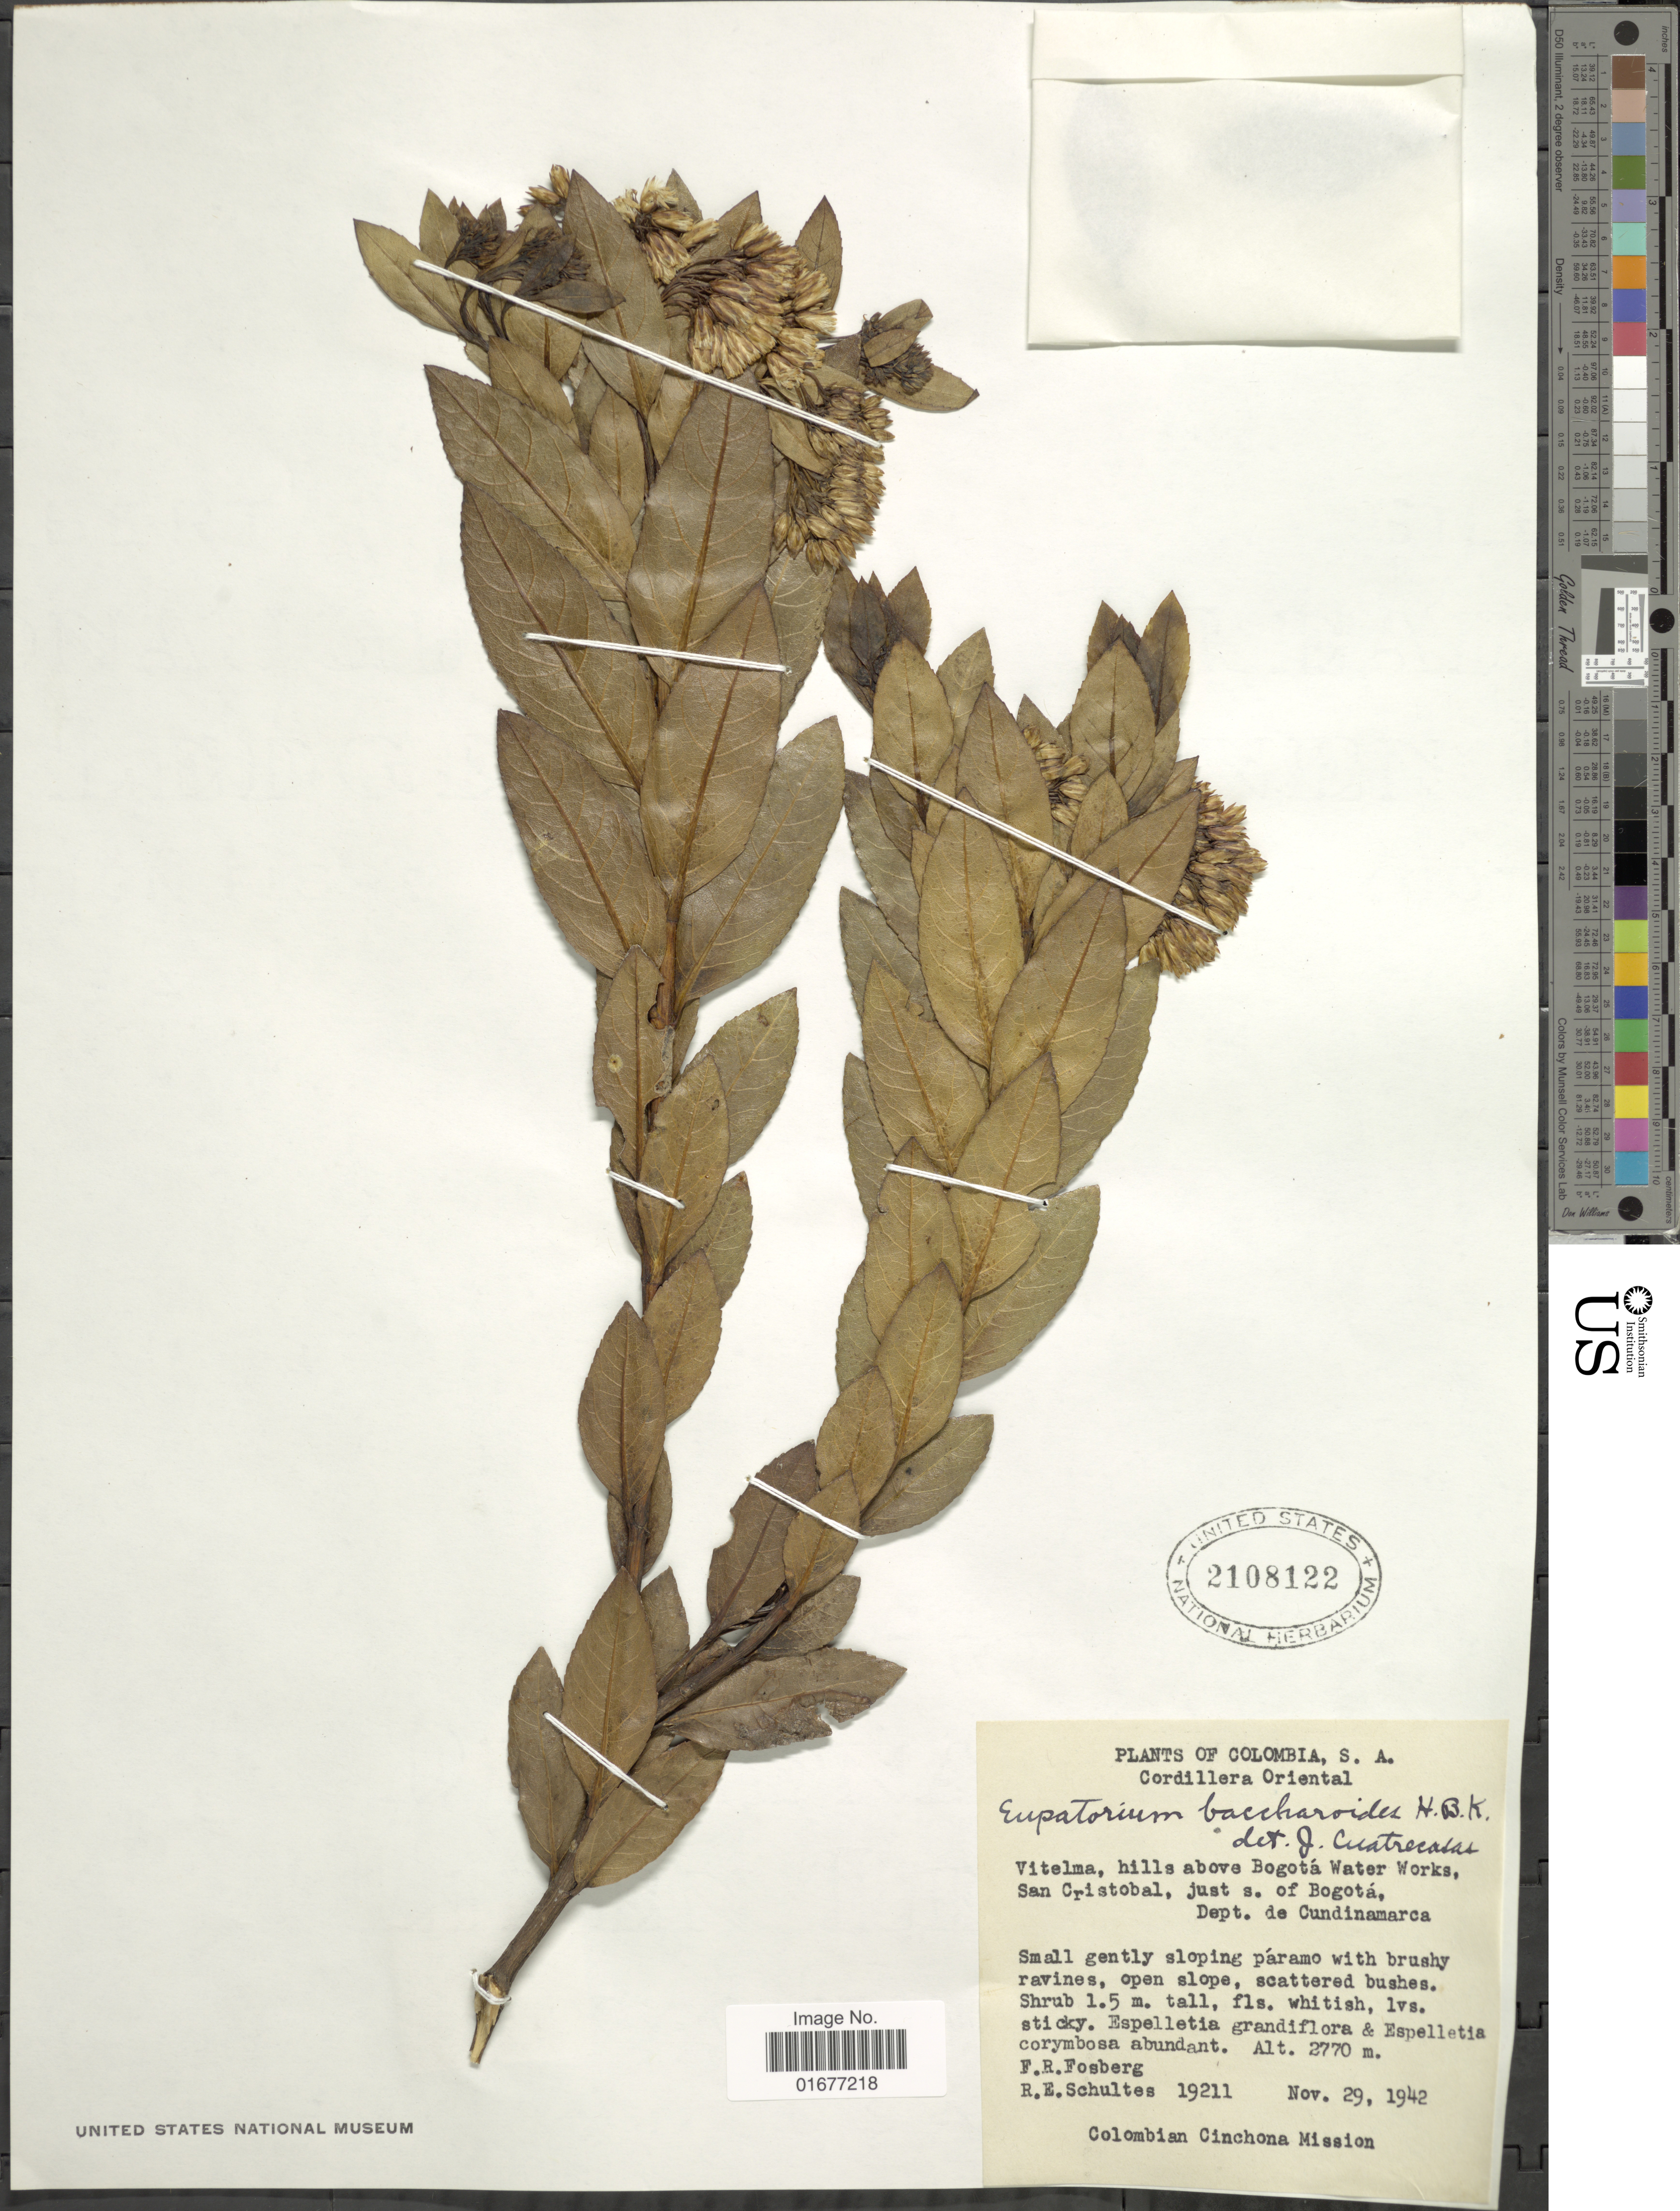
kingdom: Plantae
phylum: Tracheophyta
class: Magnoliopsida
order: Asterales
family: Asteraceae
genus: Ageratina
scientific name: Ageratina baccharoides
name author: (Kunth) R.M. King & H. Rob.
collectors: F. R. Fosberg & R. E. Schultes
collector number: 19211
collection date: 1942-11-29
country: Colombia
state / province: Cundinamarca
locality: Cordillera Oriental, Vitelma, hills above Bogota Water Works, San Cristobal, just s. of Bogota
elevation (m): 2770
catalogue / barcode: US 2108122